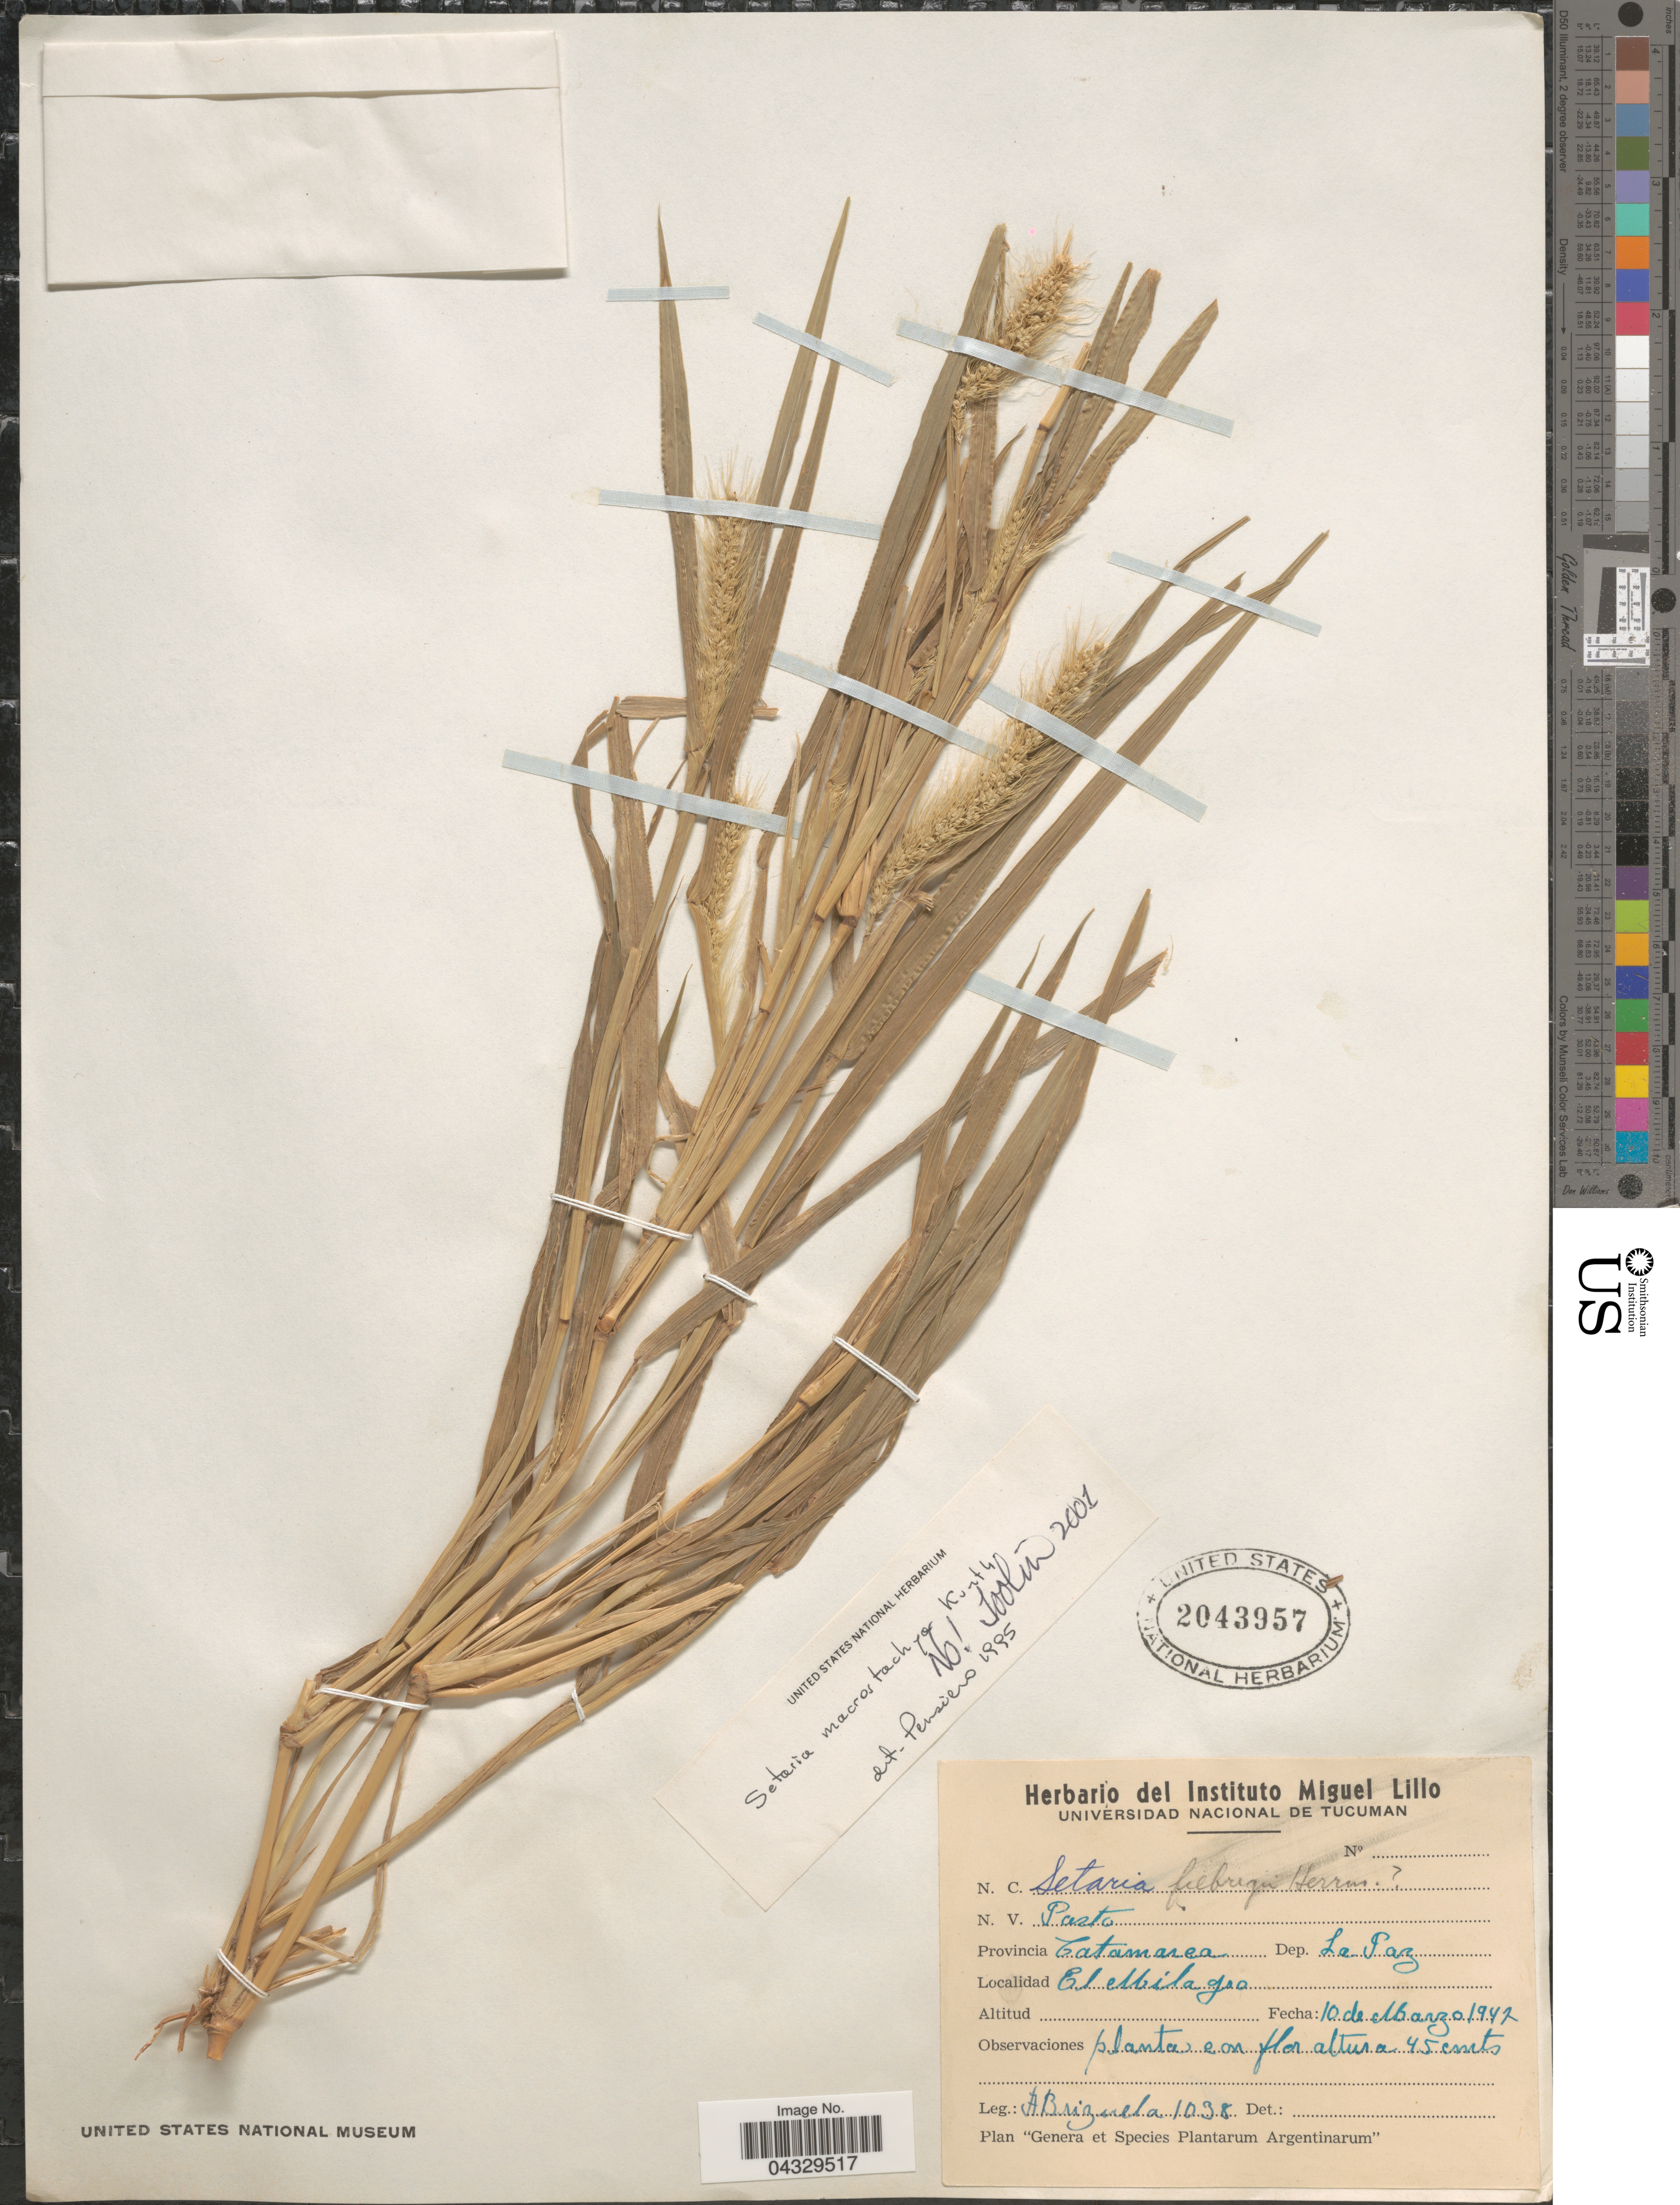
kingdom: Plantae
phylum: Tracheophyta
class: Liliopsida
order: Poales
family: Poaceae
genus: Setaria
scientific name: Setaria sp.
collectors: A. Briguela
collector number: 1038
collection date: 1942-03-10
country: Argentina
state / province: Catamarca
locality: Dep. La Paz. El Milagro.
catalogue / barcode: US 2043957